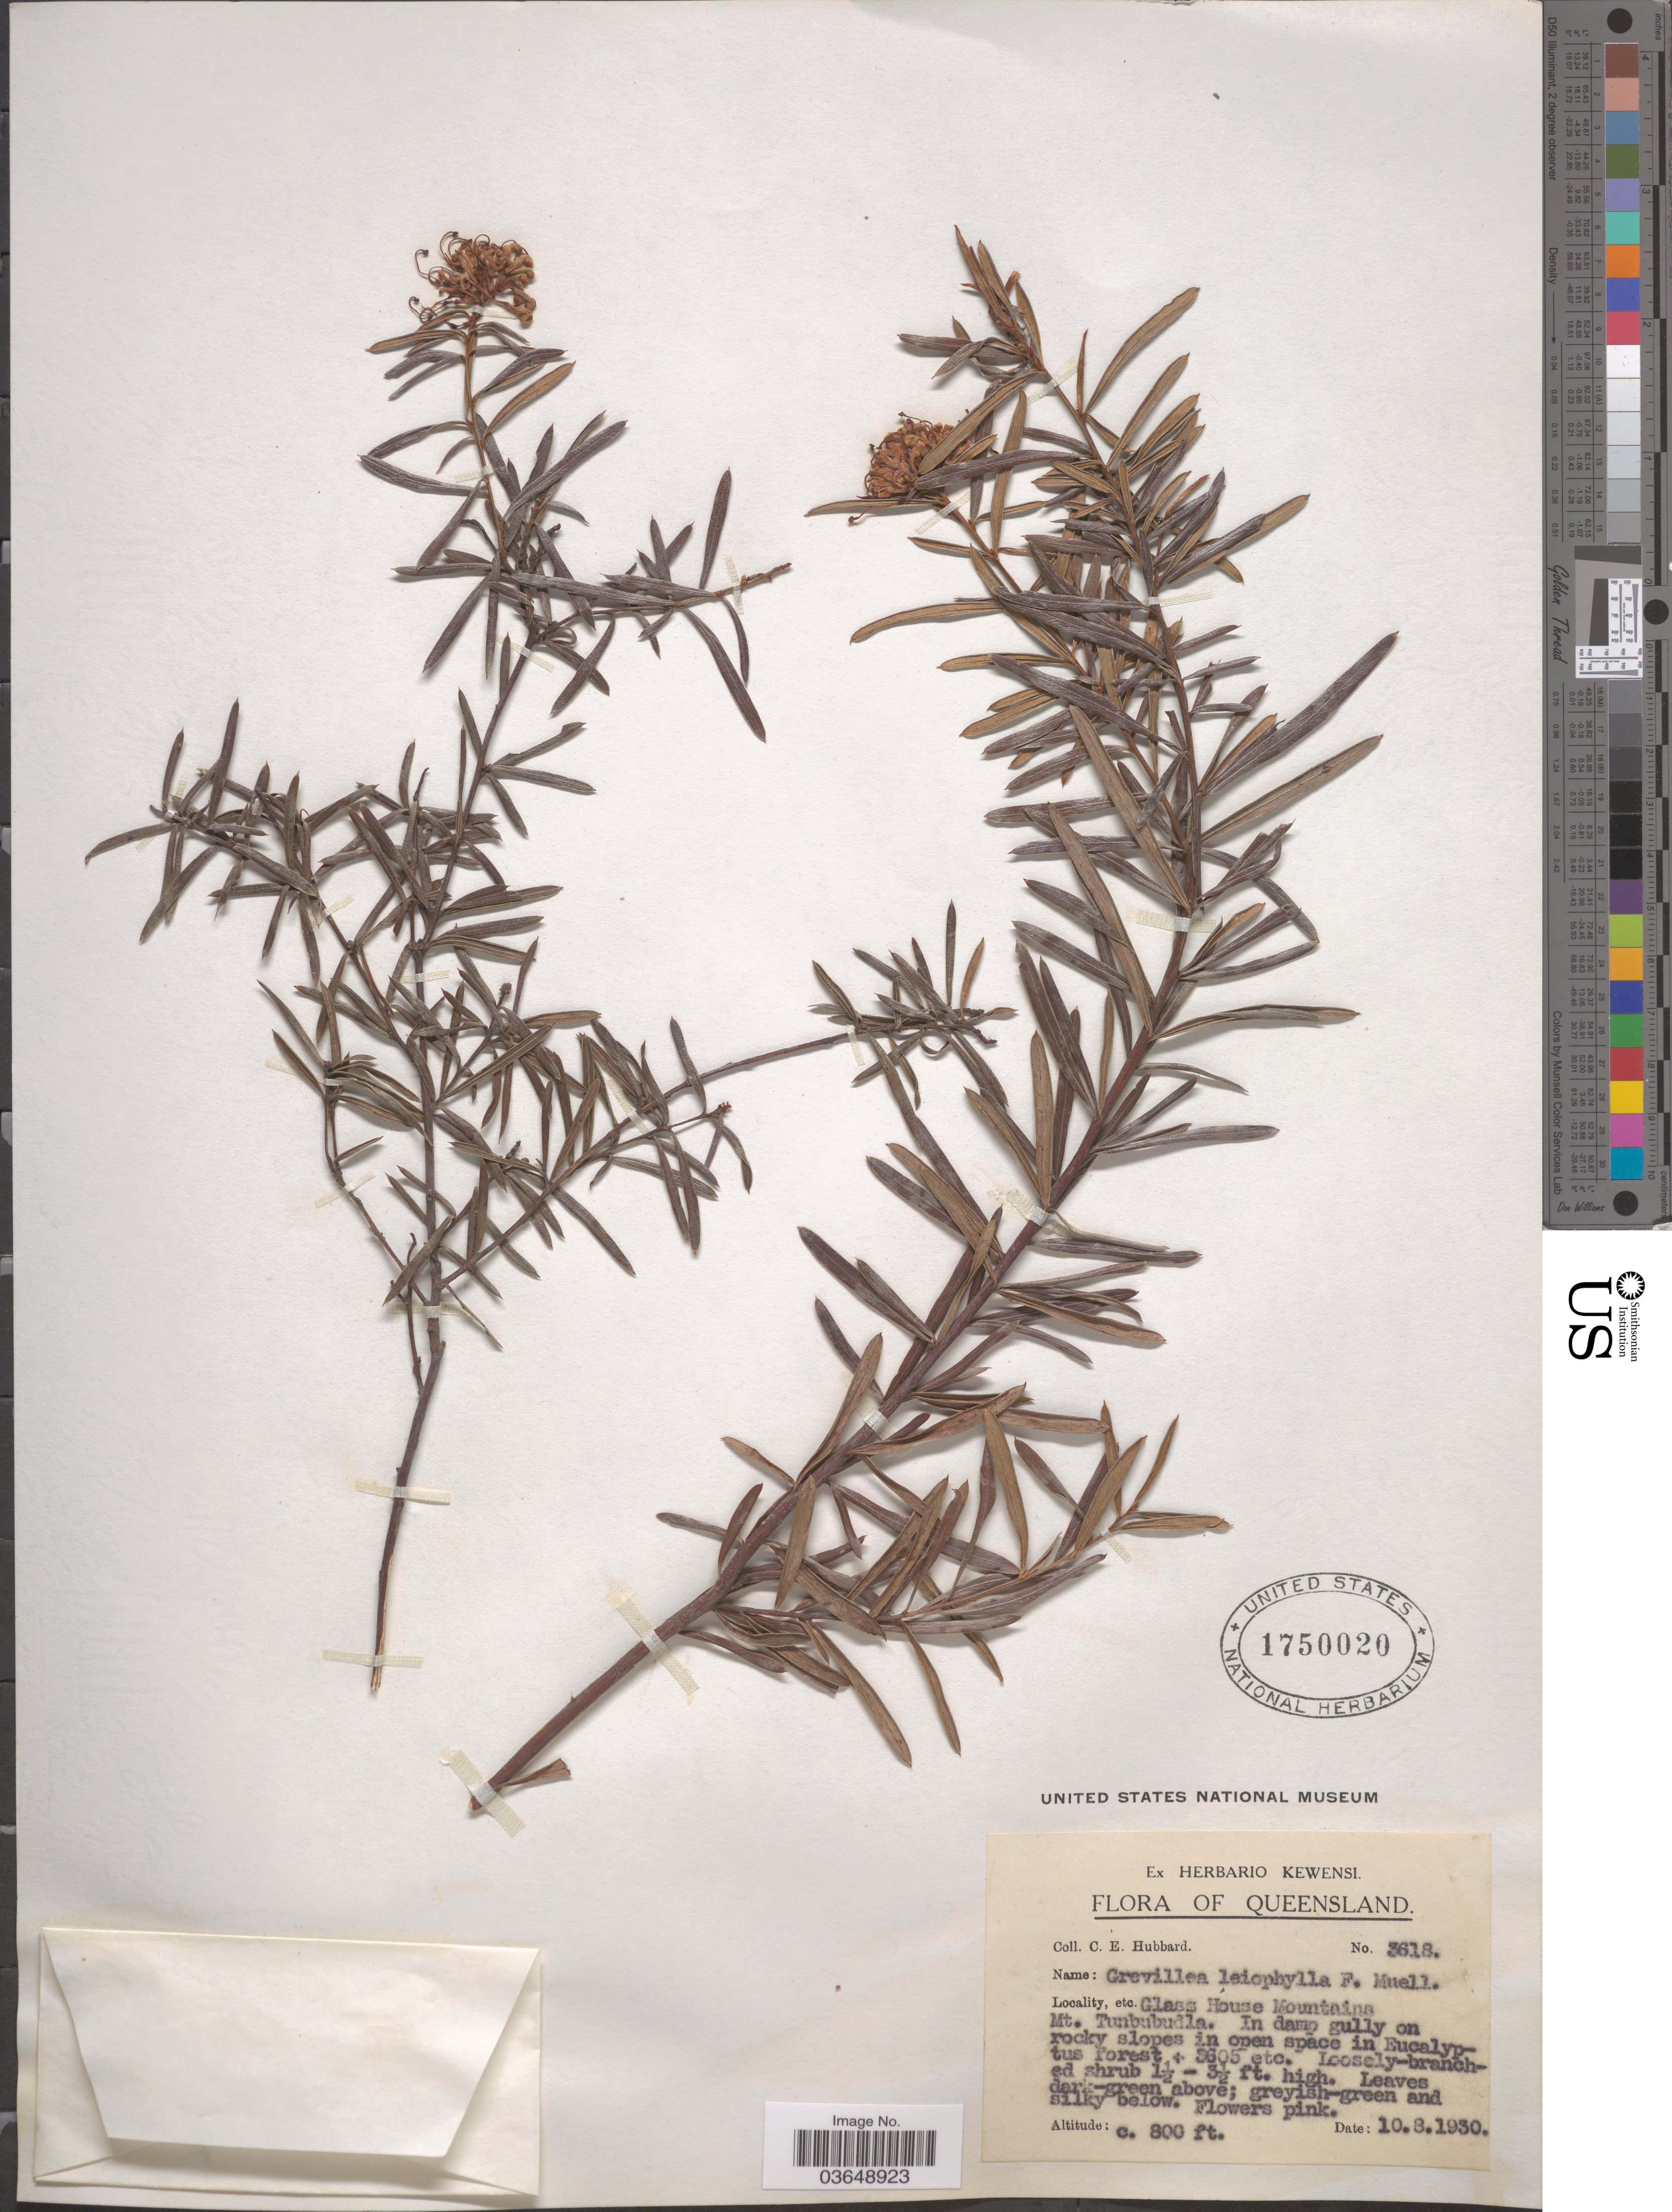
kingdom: Plantae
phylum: Tracheophyta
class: Magnoliopsida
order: Proteales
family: Proteaceae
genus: Grevillea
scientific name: Grevillea leiophylla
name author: F. Muell. ex Benth.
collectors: C. E. Hubbard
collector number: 3618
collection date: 1930-08-10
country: Australia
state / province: Queensland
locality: Glass House Mountains. Mt. Tunbubudla.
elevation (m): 244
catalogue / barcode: US 1750020